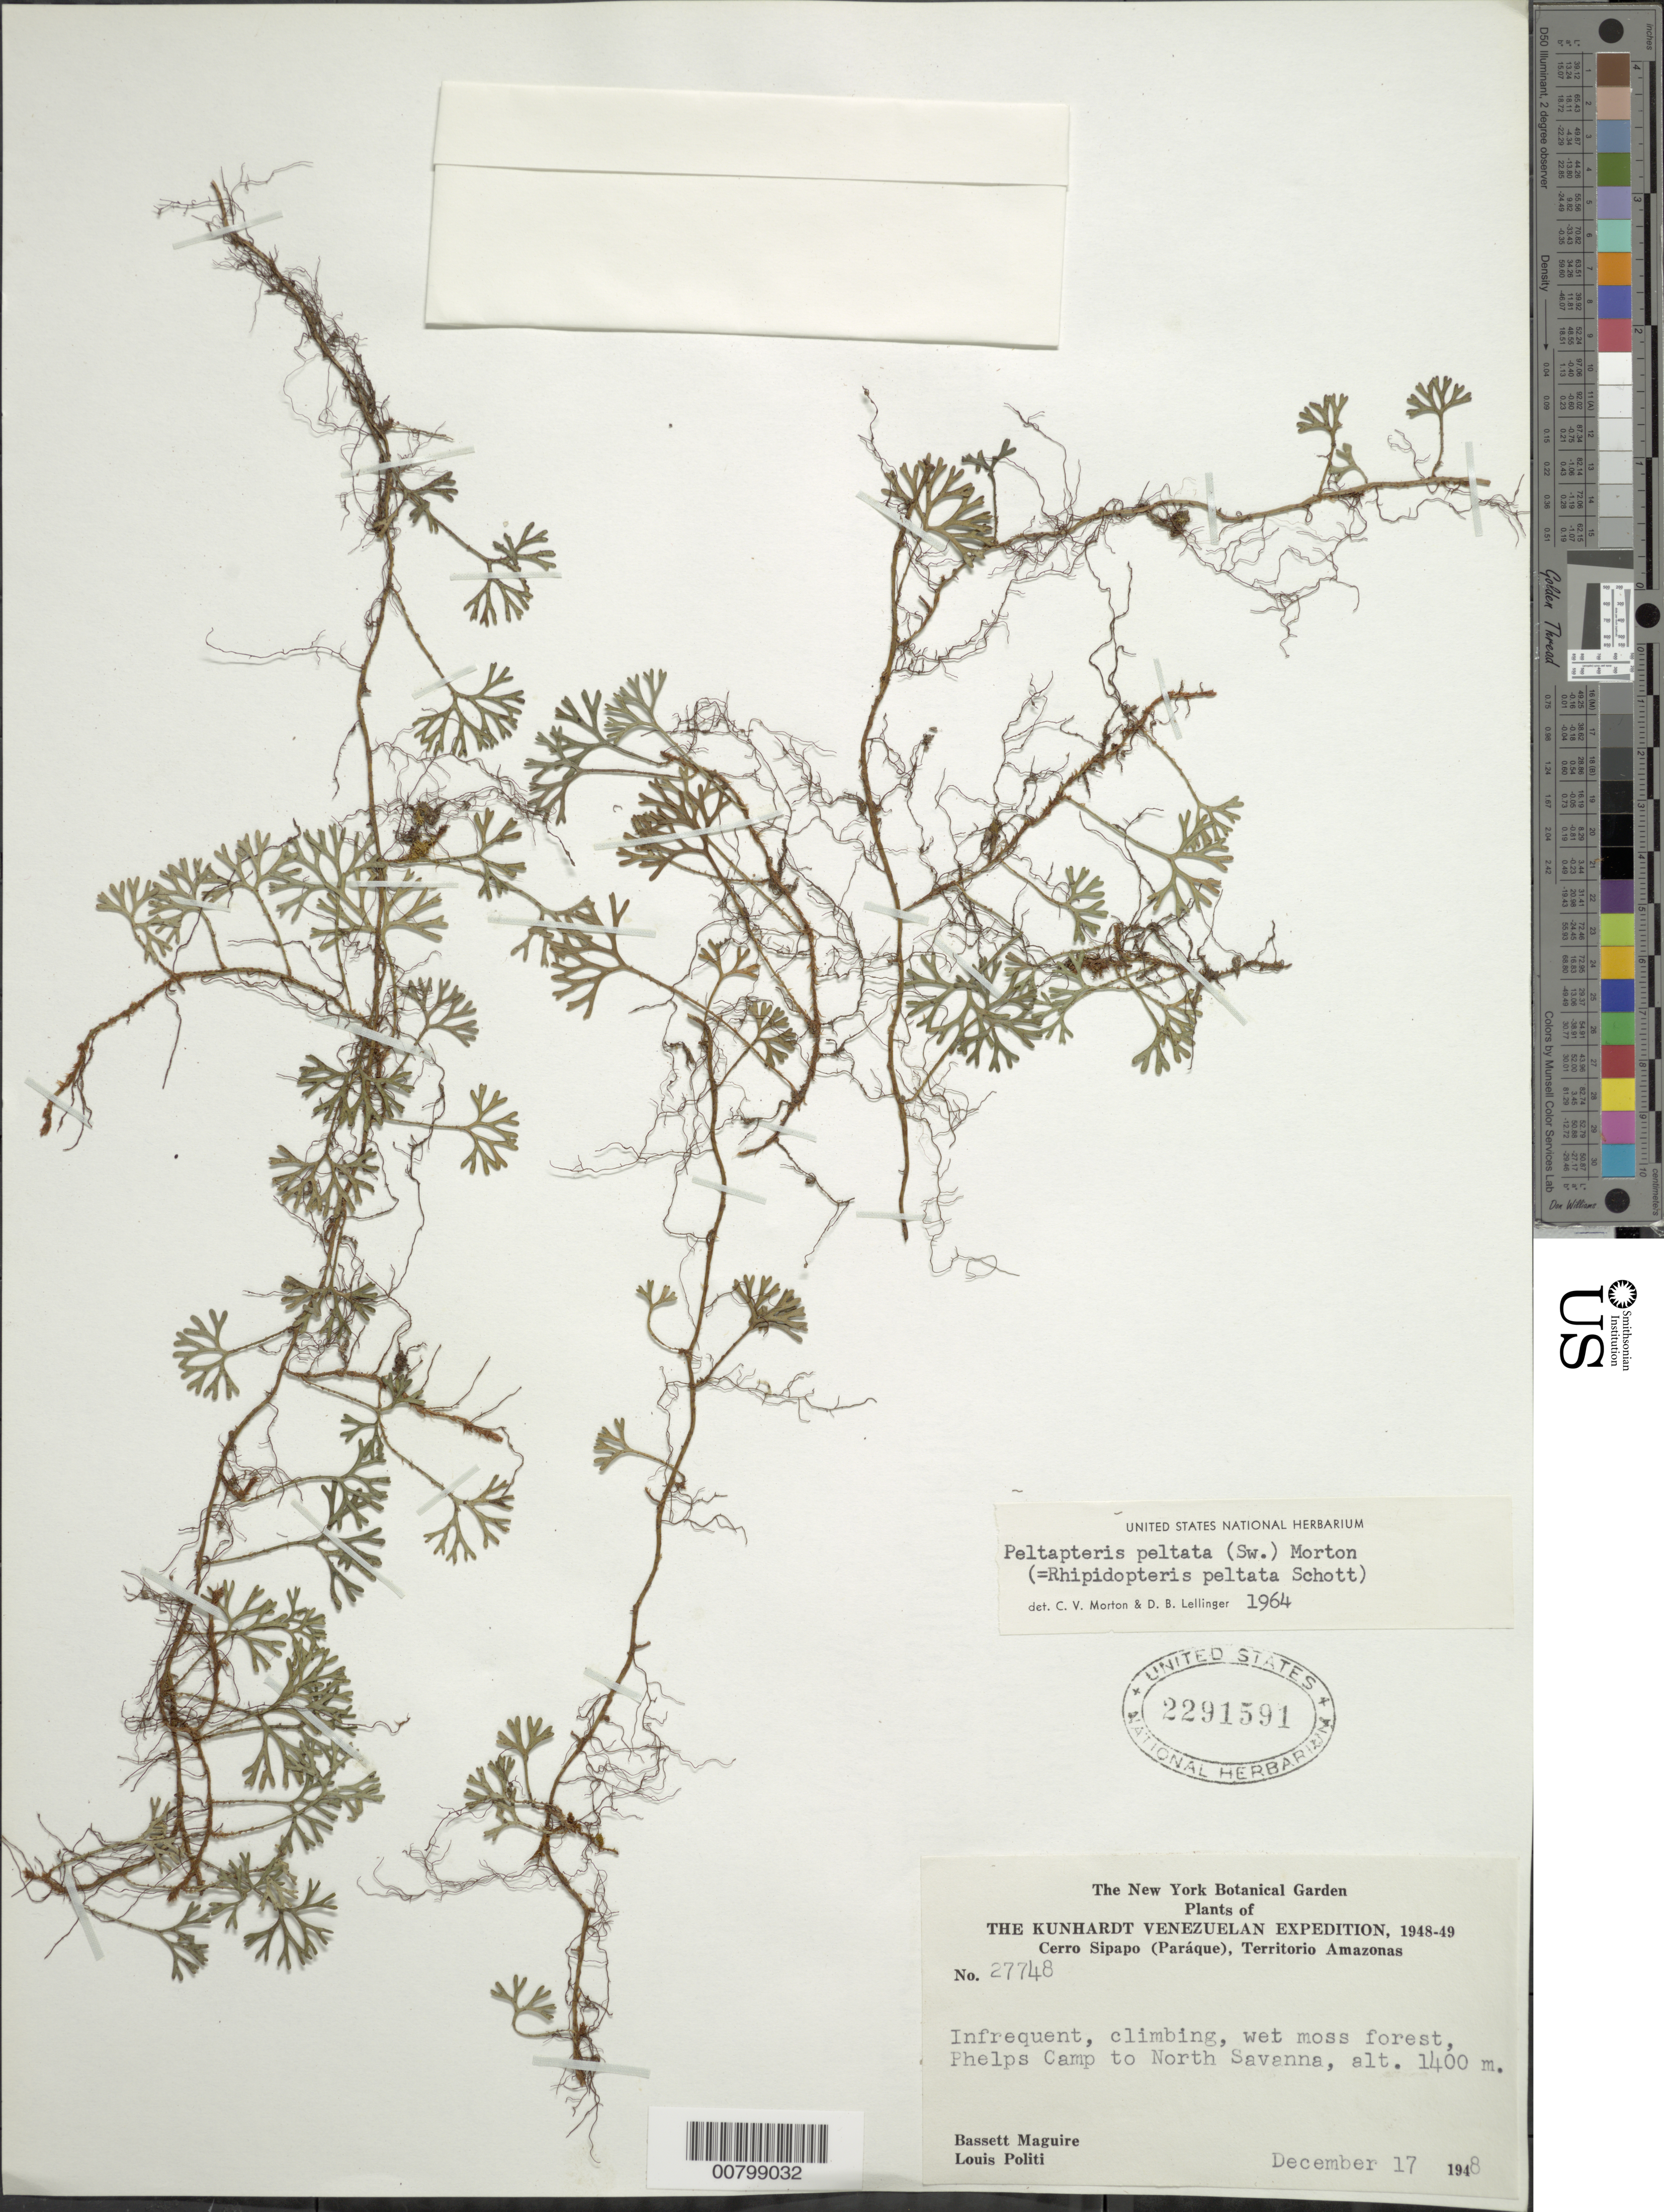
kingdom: Plantae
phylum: Tracheophyta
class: Polypodiopsida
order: Polypodiales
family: Dryopteridaceae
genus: Elaphoglossum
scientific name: Elaphoglossum peltatum f. peltatum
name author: (Sw.) Urb.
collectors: B. Maguire & L. Politi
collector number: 27748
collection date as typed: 17-Dec-48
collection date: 1948-12-17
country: Venezuela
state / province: Amazonas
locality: Cerro Sipapo (Paráque), Phelps Camp to North Savanna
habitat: Wet moss forest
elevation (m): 1400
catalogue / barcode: US 2291591